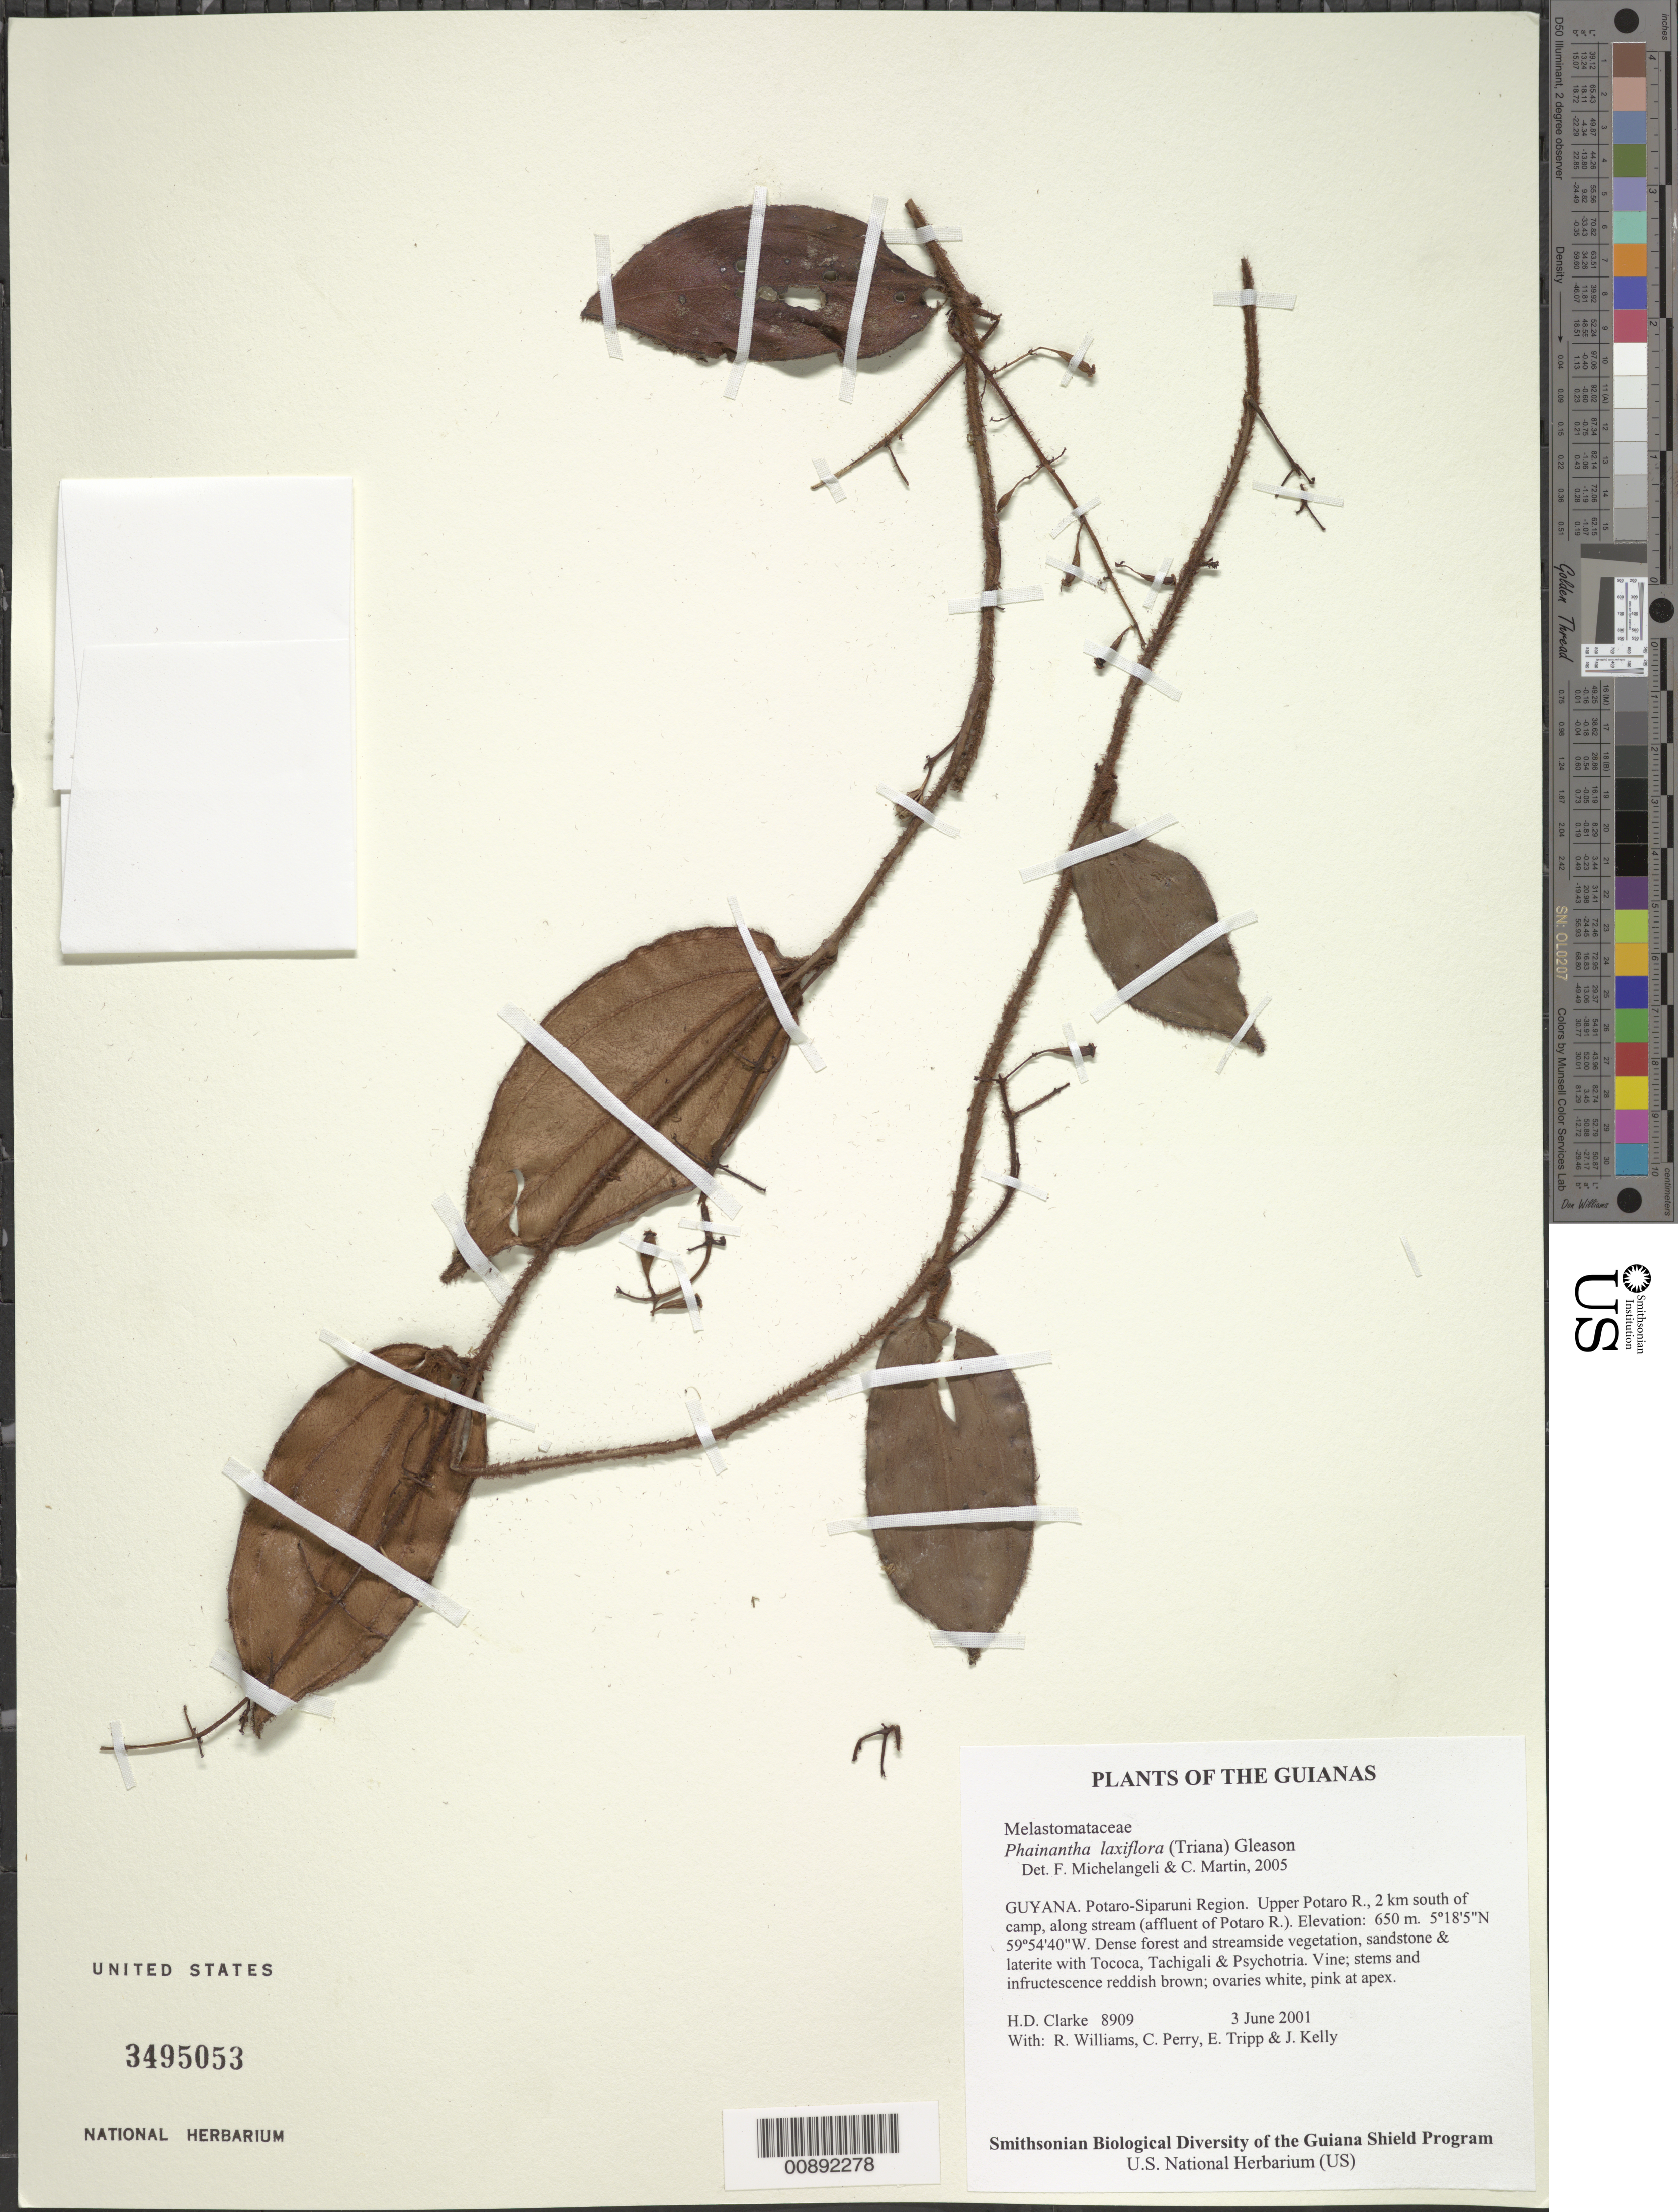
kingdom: Plantae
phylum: Tracheophyta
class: Magnoliopsida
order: Myrtales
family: Melastomataceae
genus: Phainantha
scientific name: Phainantha laxiflora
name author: (Triana) Gleason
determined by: Michelangeli, F. A.; Martin, C.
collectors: H. D. Clarke, R. Williams, C. Perry, E. Tripp & J. Kelly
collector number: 8909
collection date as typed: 3 June 2001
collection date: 2001-06-03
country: Guyana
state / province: Potaro-Siparuni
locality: Upper Potaro R., 2 km south of camp, along stream (affluent of Potaro R.)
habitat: Dense forest and streamside vegetation, sandstone & laterite with Tococa, Tachigali & Psychotria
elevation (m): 650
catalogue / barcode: US 3495053